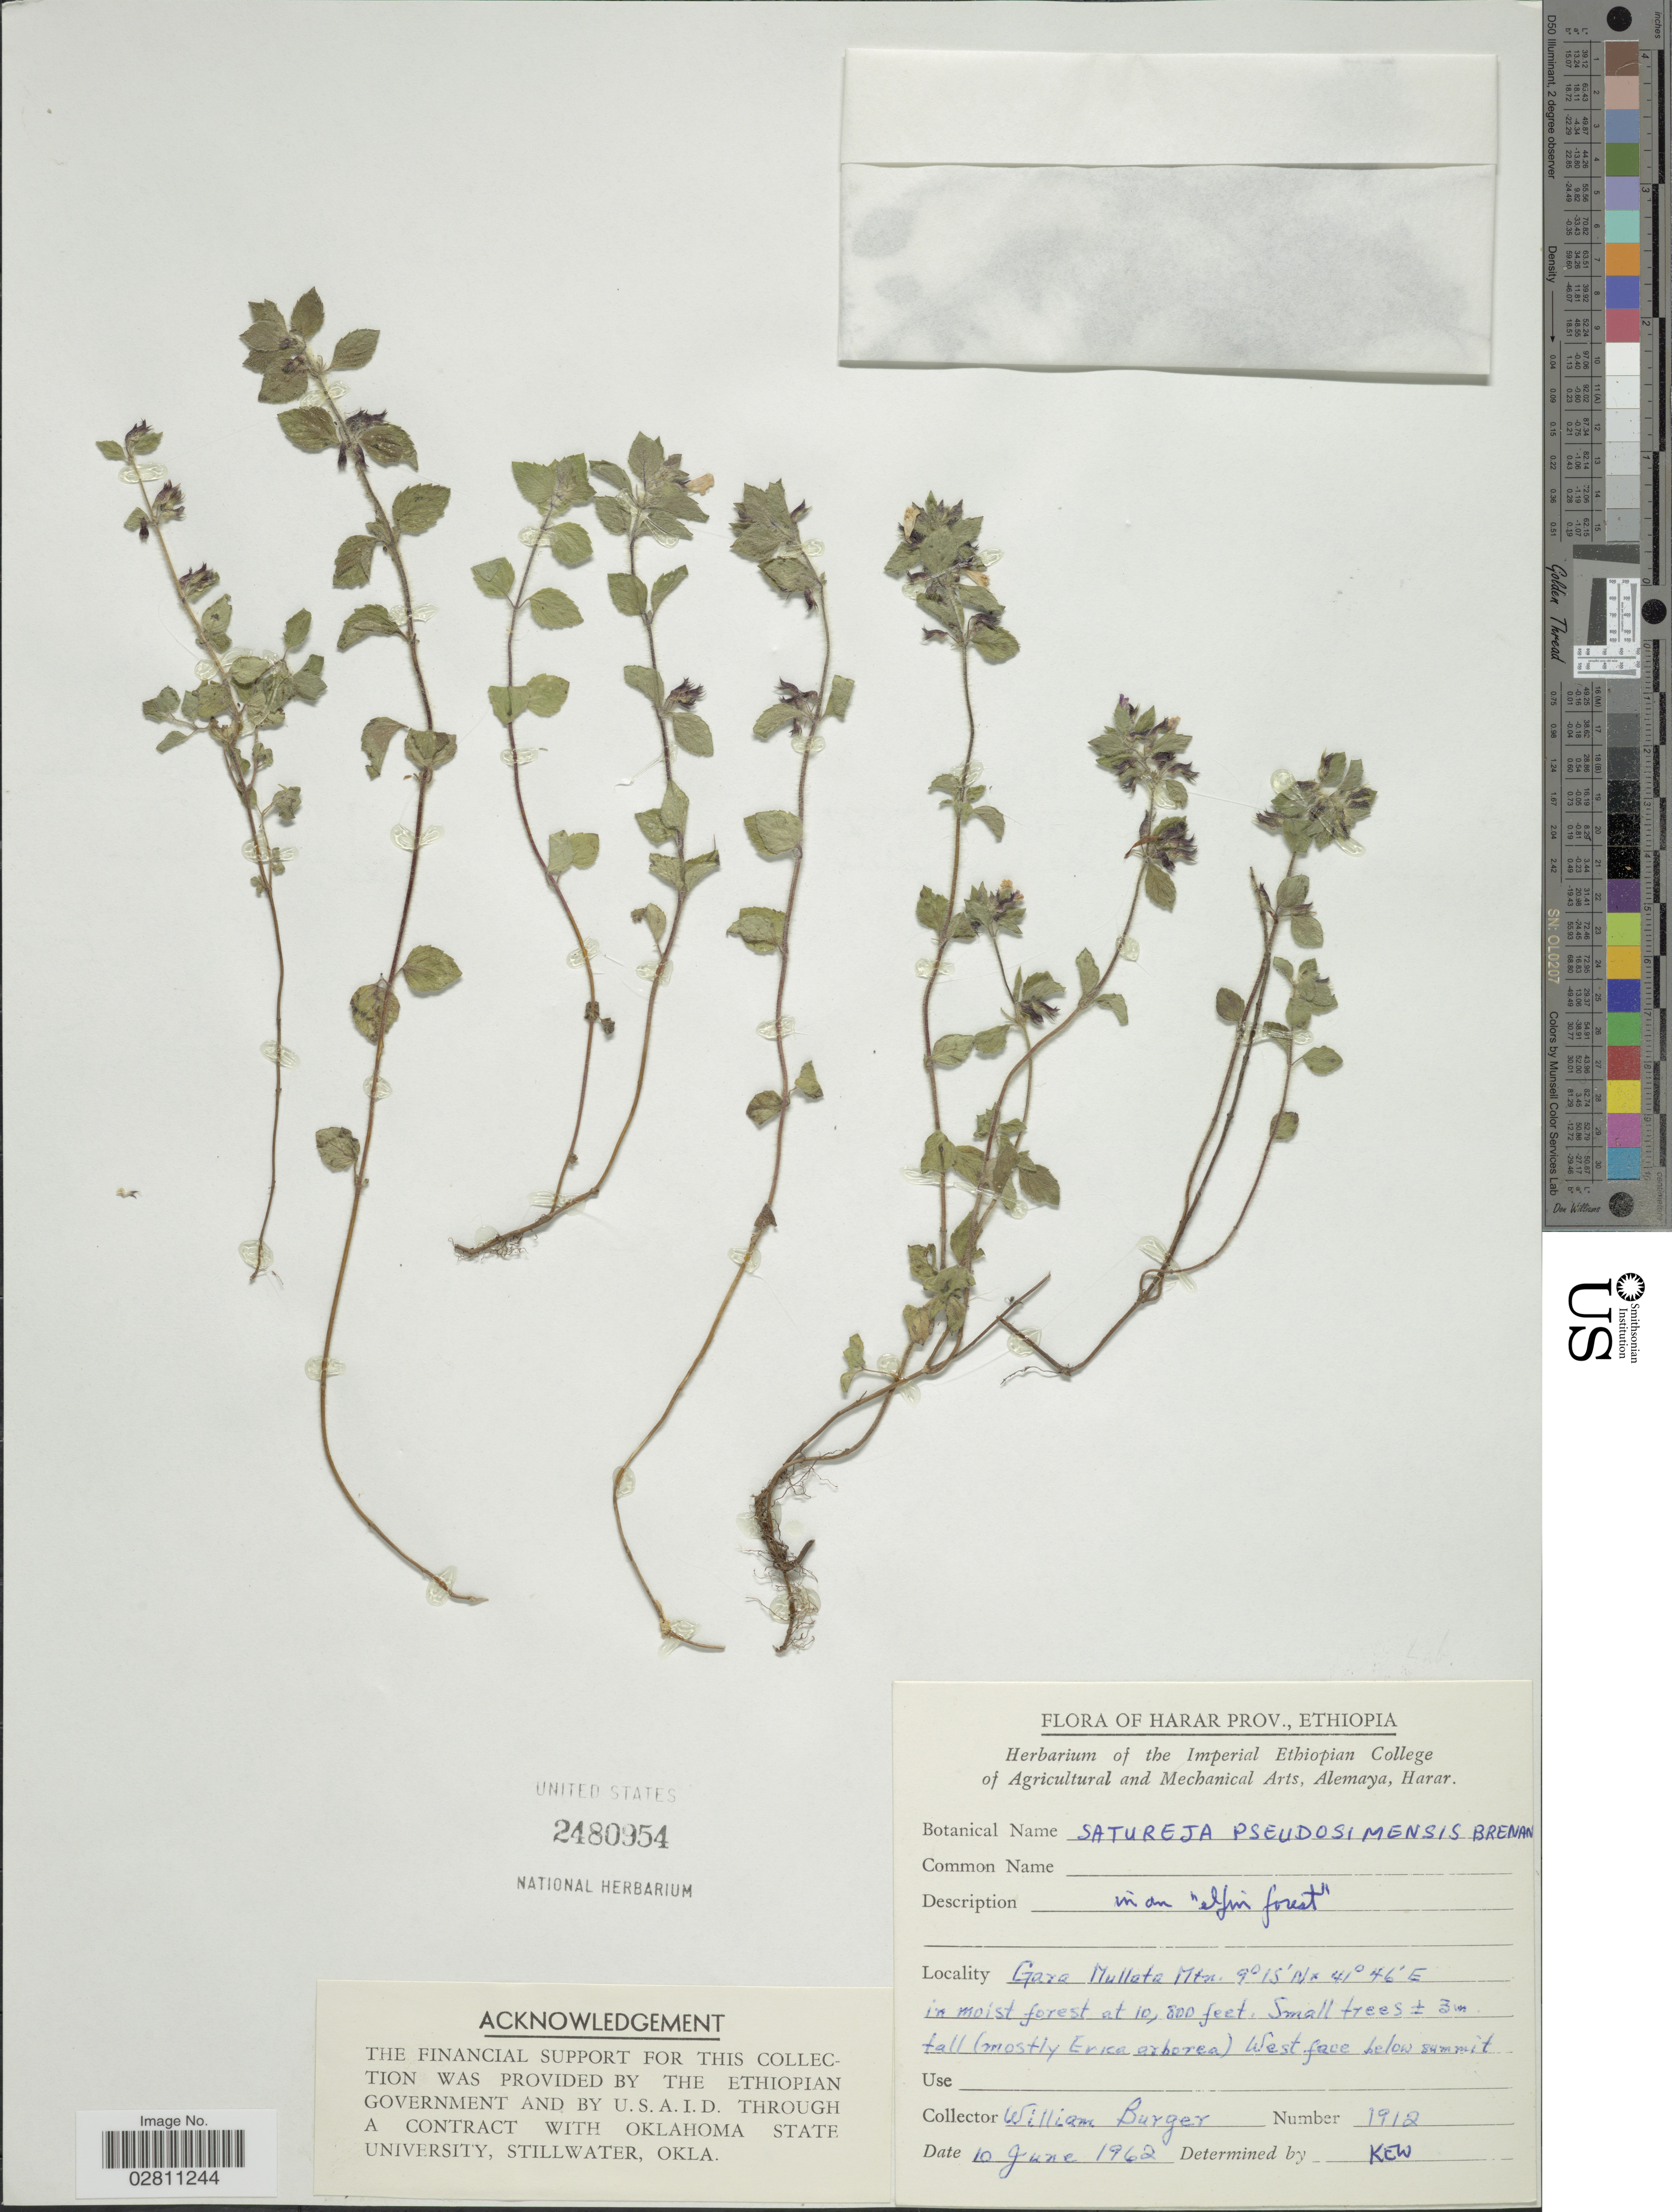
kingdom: Plantae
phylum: Tracheophyta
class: Magnoliopsida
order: Lamiales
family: Lamiaceae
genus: Clinopodium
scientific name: Clinopodium uhligii var. obtusifolium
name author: (Avetta) Ryding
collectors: W. Burger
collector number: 1912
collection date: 1962-06-10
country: Ethiopia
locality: Harar Prov., Gara Mullata Mtn.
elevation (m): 3292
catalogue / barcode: US 2480954